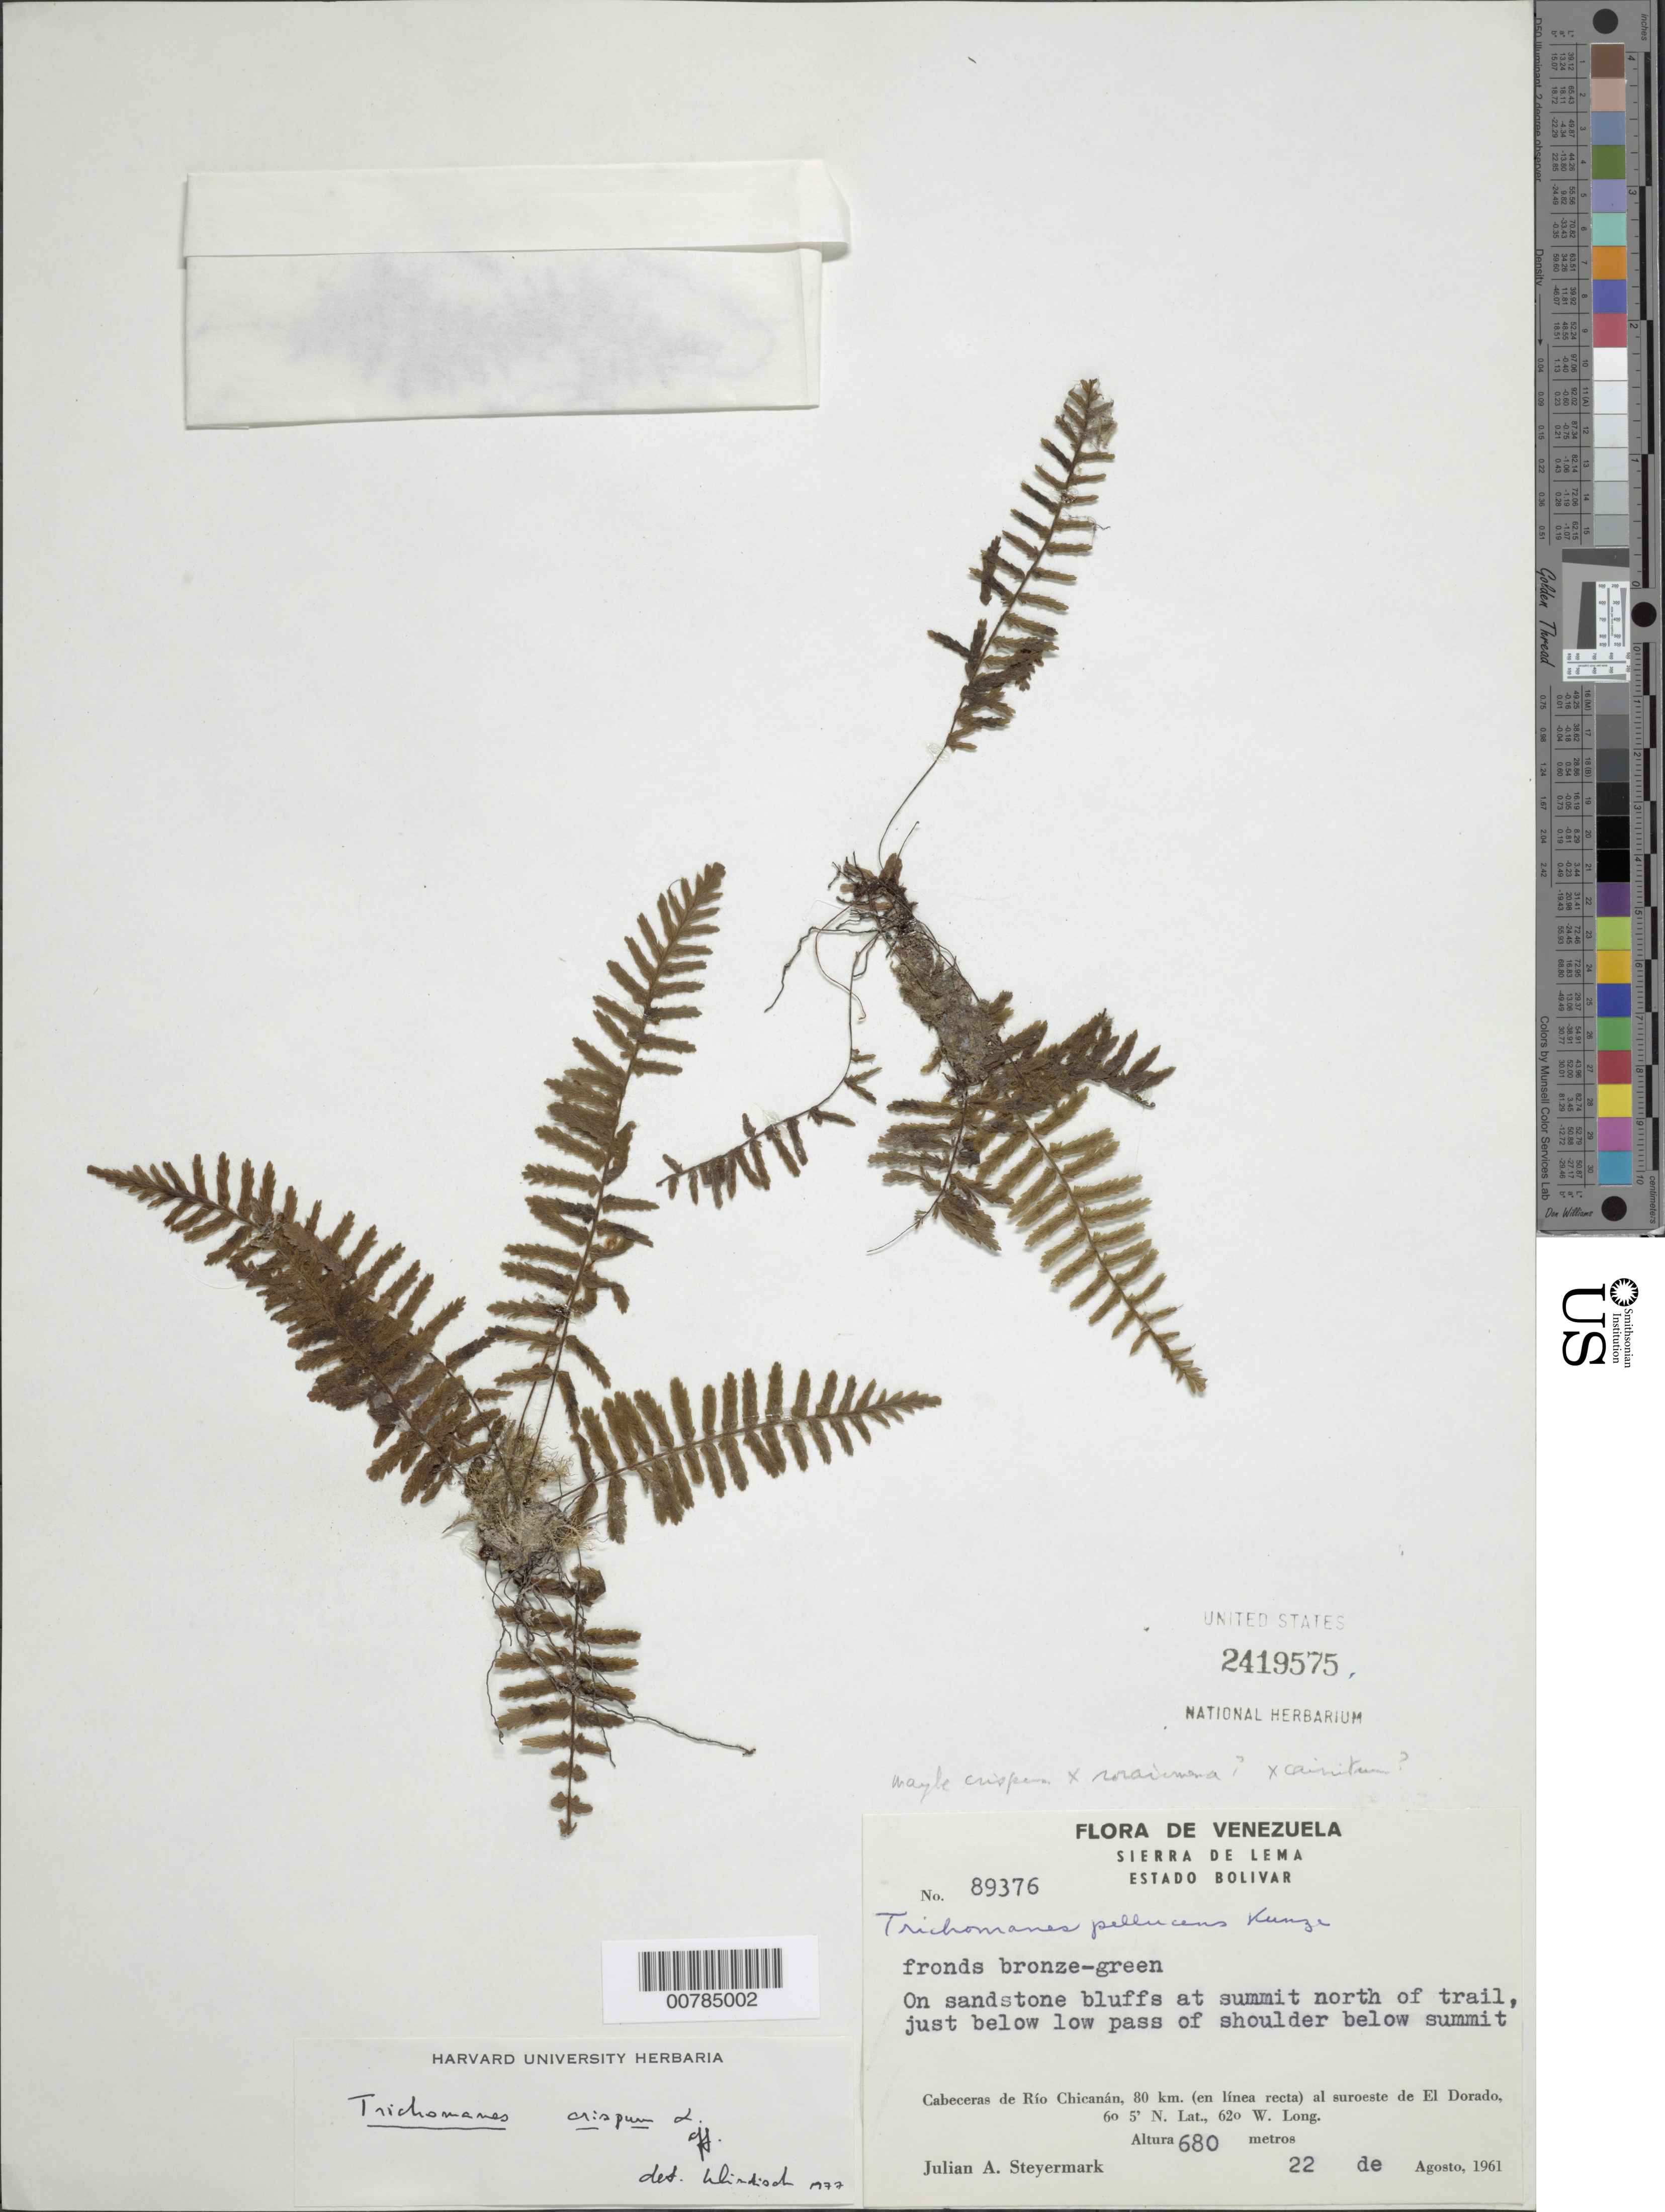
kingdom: Plantae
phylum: Tracheophyta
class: Polypodiopsida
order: Hymenophyllales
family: Hymenophyllaceae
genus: Trichomanes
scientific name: Trichomanes crispum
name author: L.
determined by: Windisch, Paulo Guenter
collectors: J. Steyermark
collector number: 89376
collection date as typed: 22-Aug-61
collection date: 1961-08-22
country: Venezuela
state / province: Bolívar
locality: Sierra de Lema; Cabeceras de Río Chicanán, 80 km (in a straight line) to southwest of El Dorado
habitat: Sandstone bluffs at summit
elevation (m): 680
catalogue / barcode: US 2419575